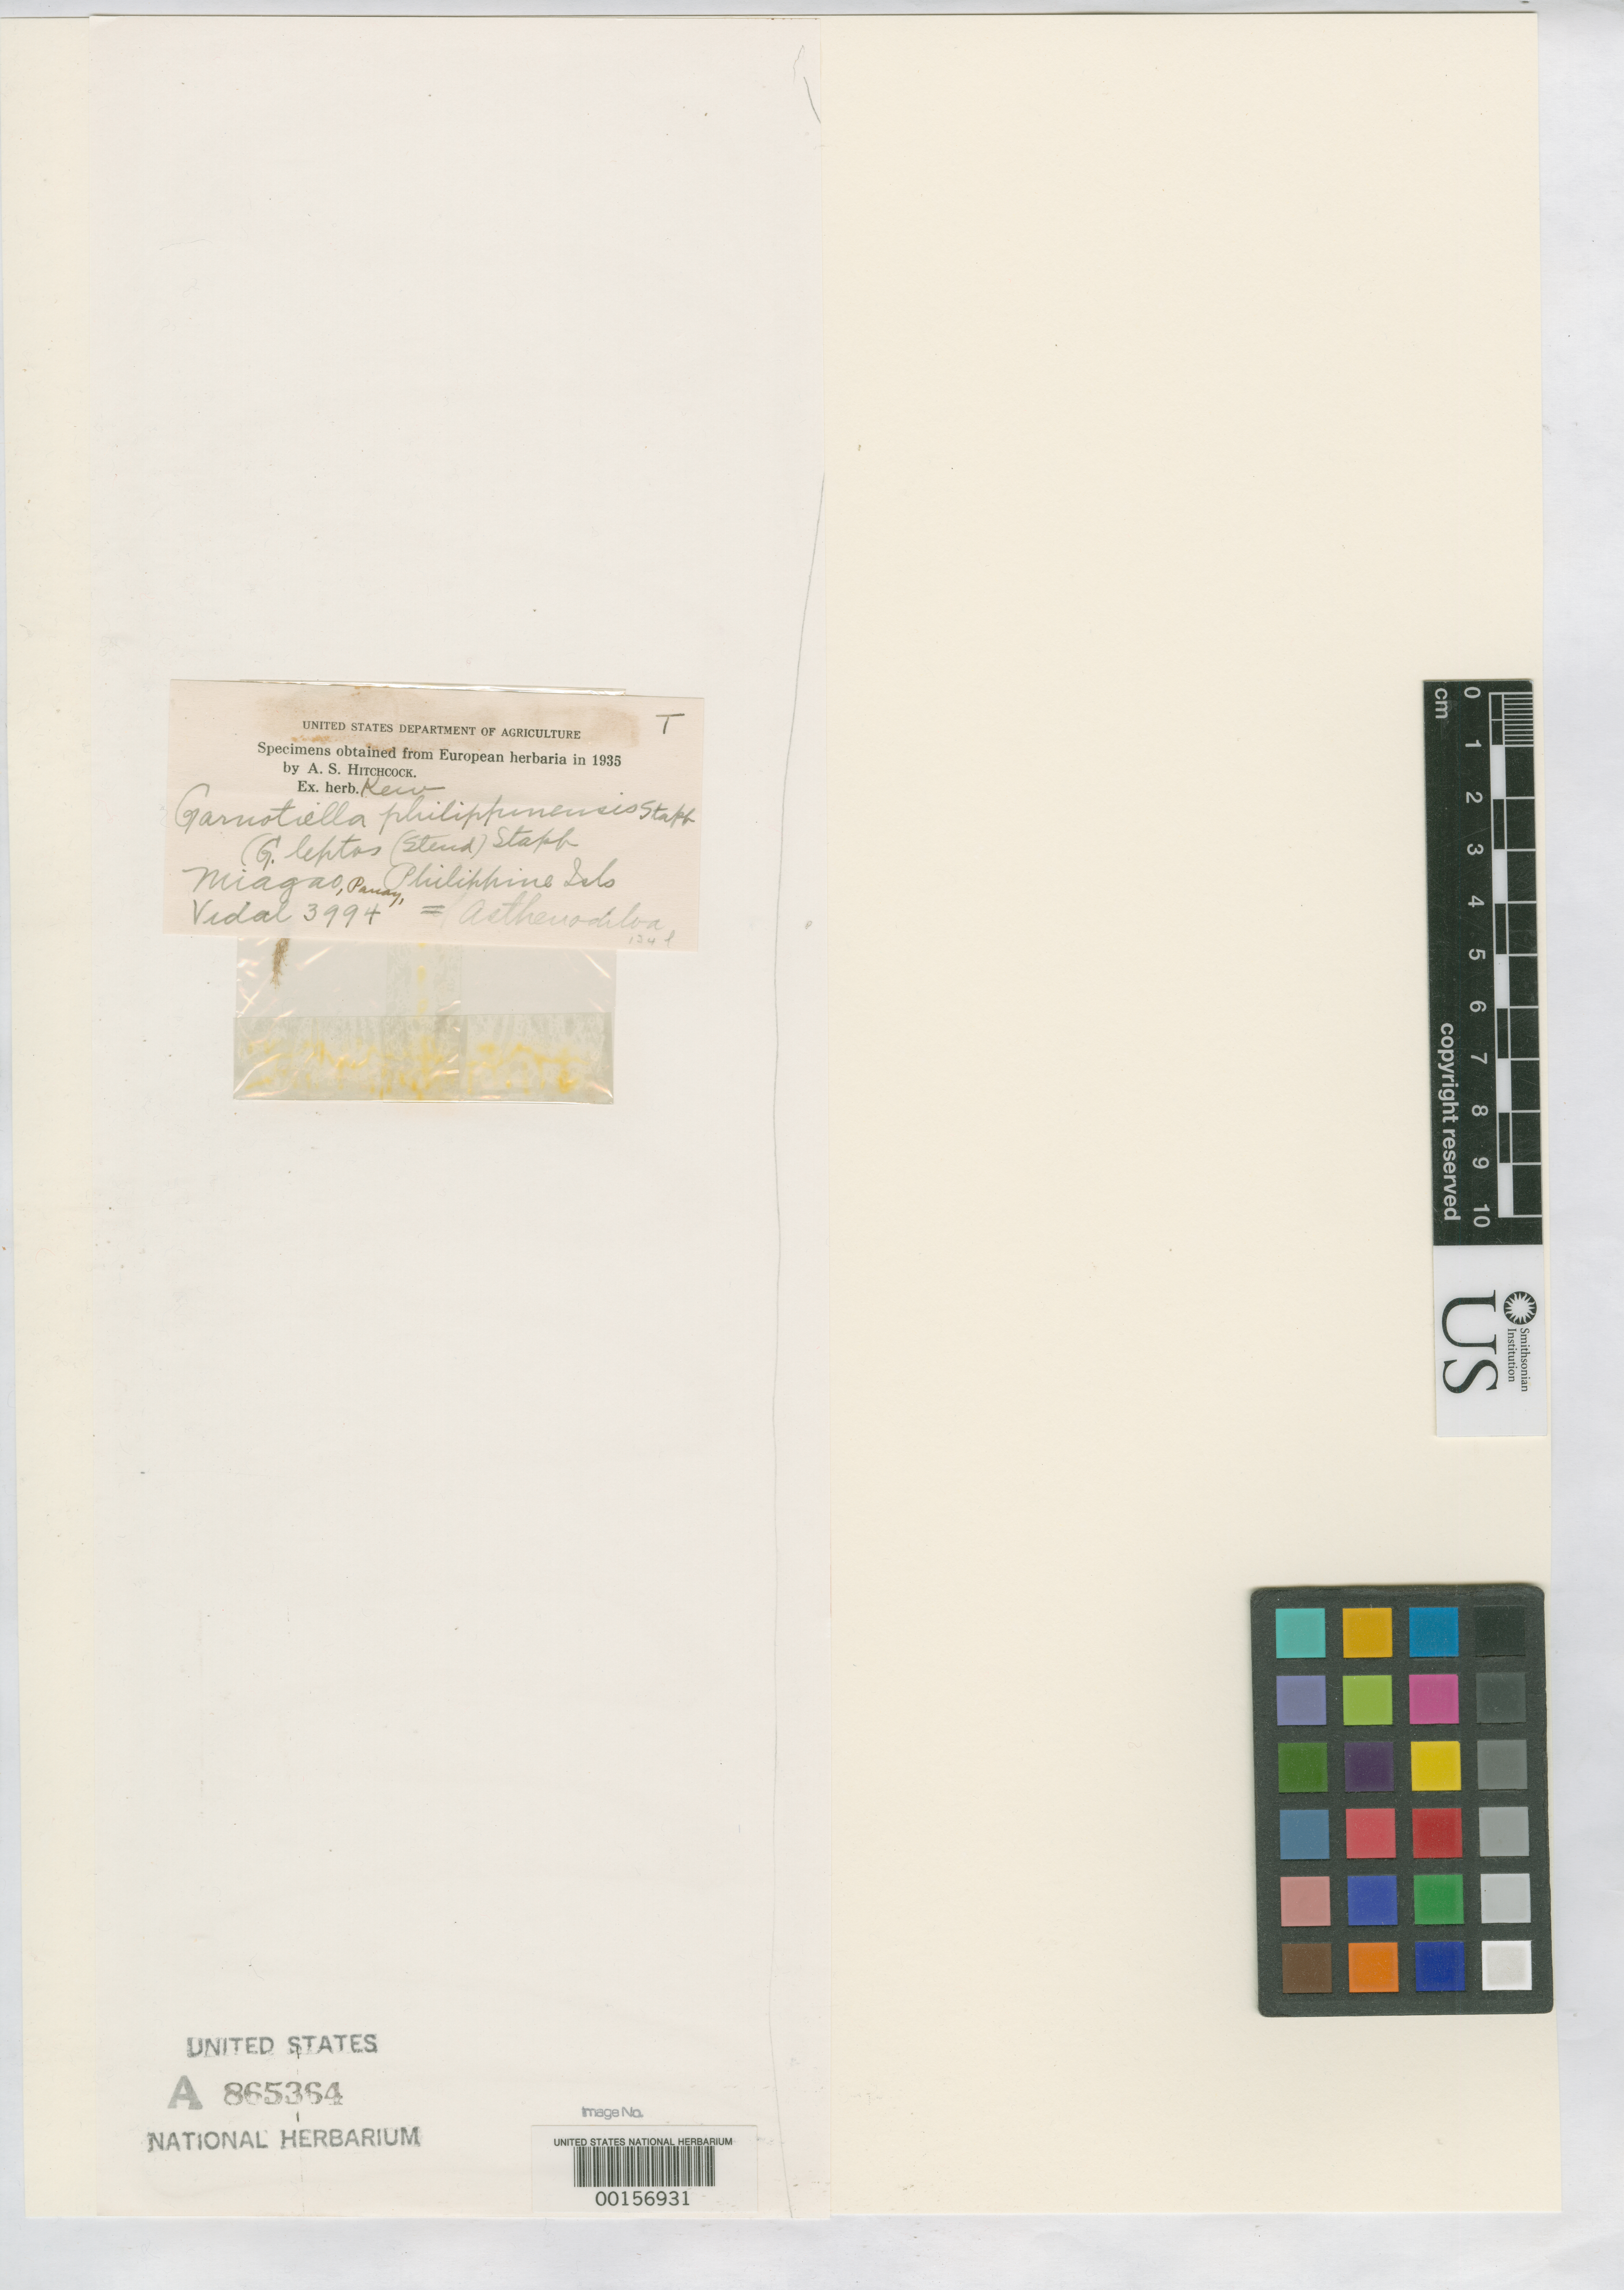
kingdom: Plantae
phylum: Tracheophyta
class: Liliopsida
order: Poales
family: Poaceae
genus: Garnotiella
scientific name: Garnotiella philippinensis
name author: Stapf in Hook.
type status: Type Fragment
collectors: S. Vidal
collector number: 3993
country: Philippines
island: Panay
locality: Miagao.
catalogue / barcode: US 865364A